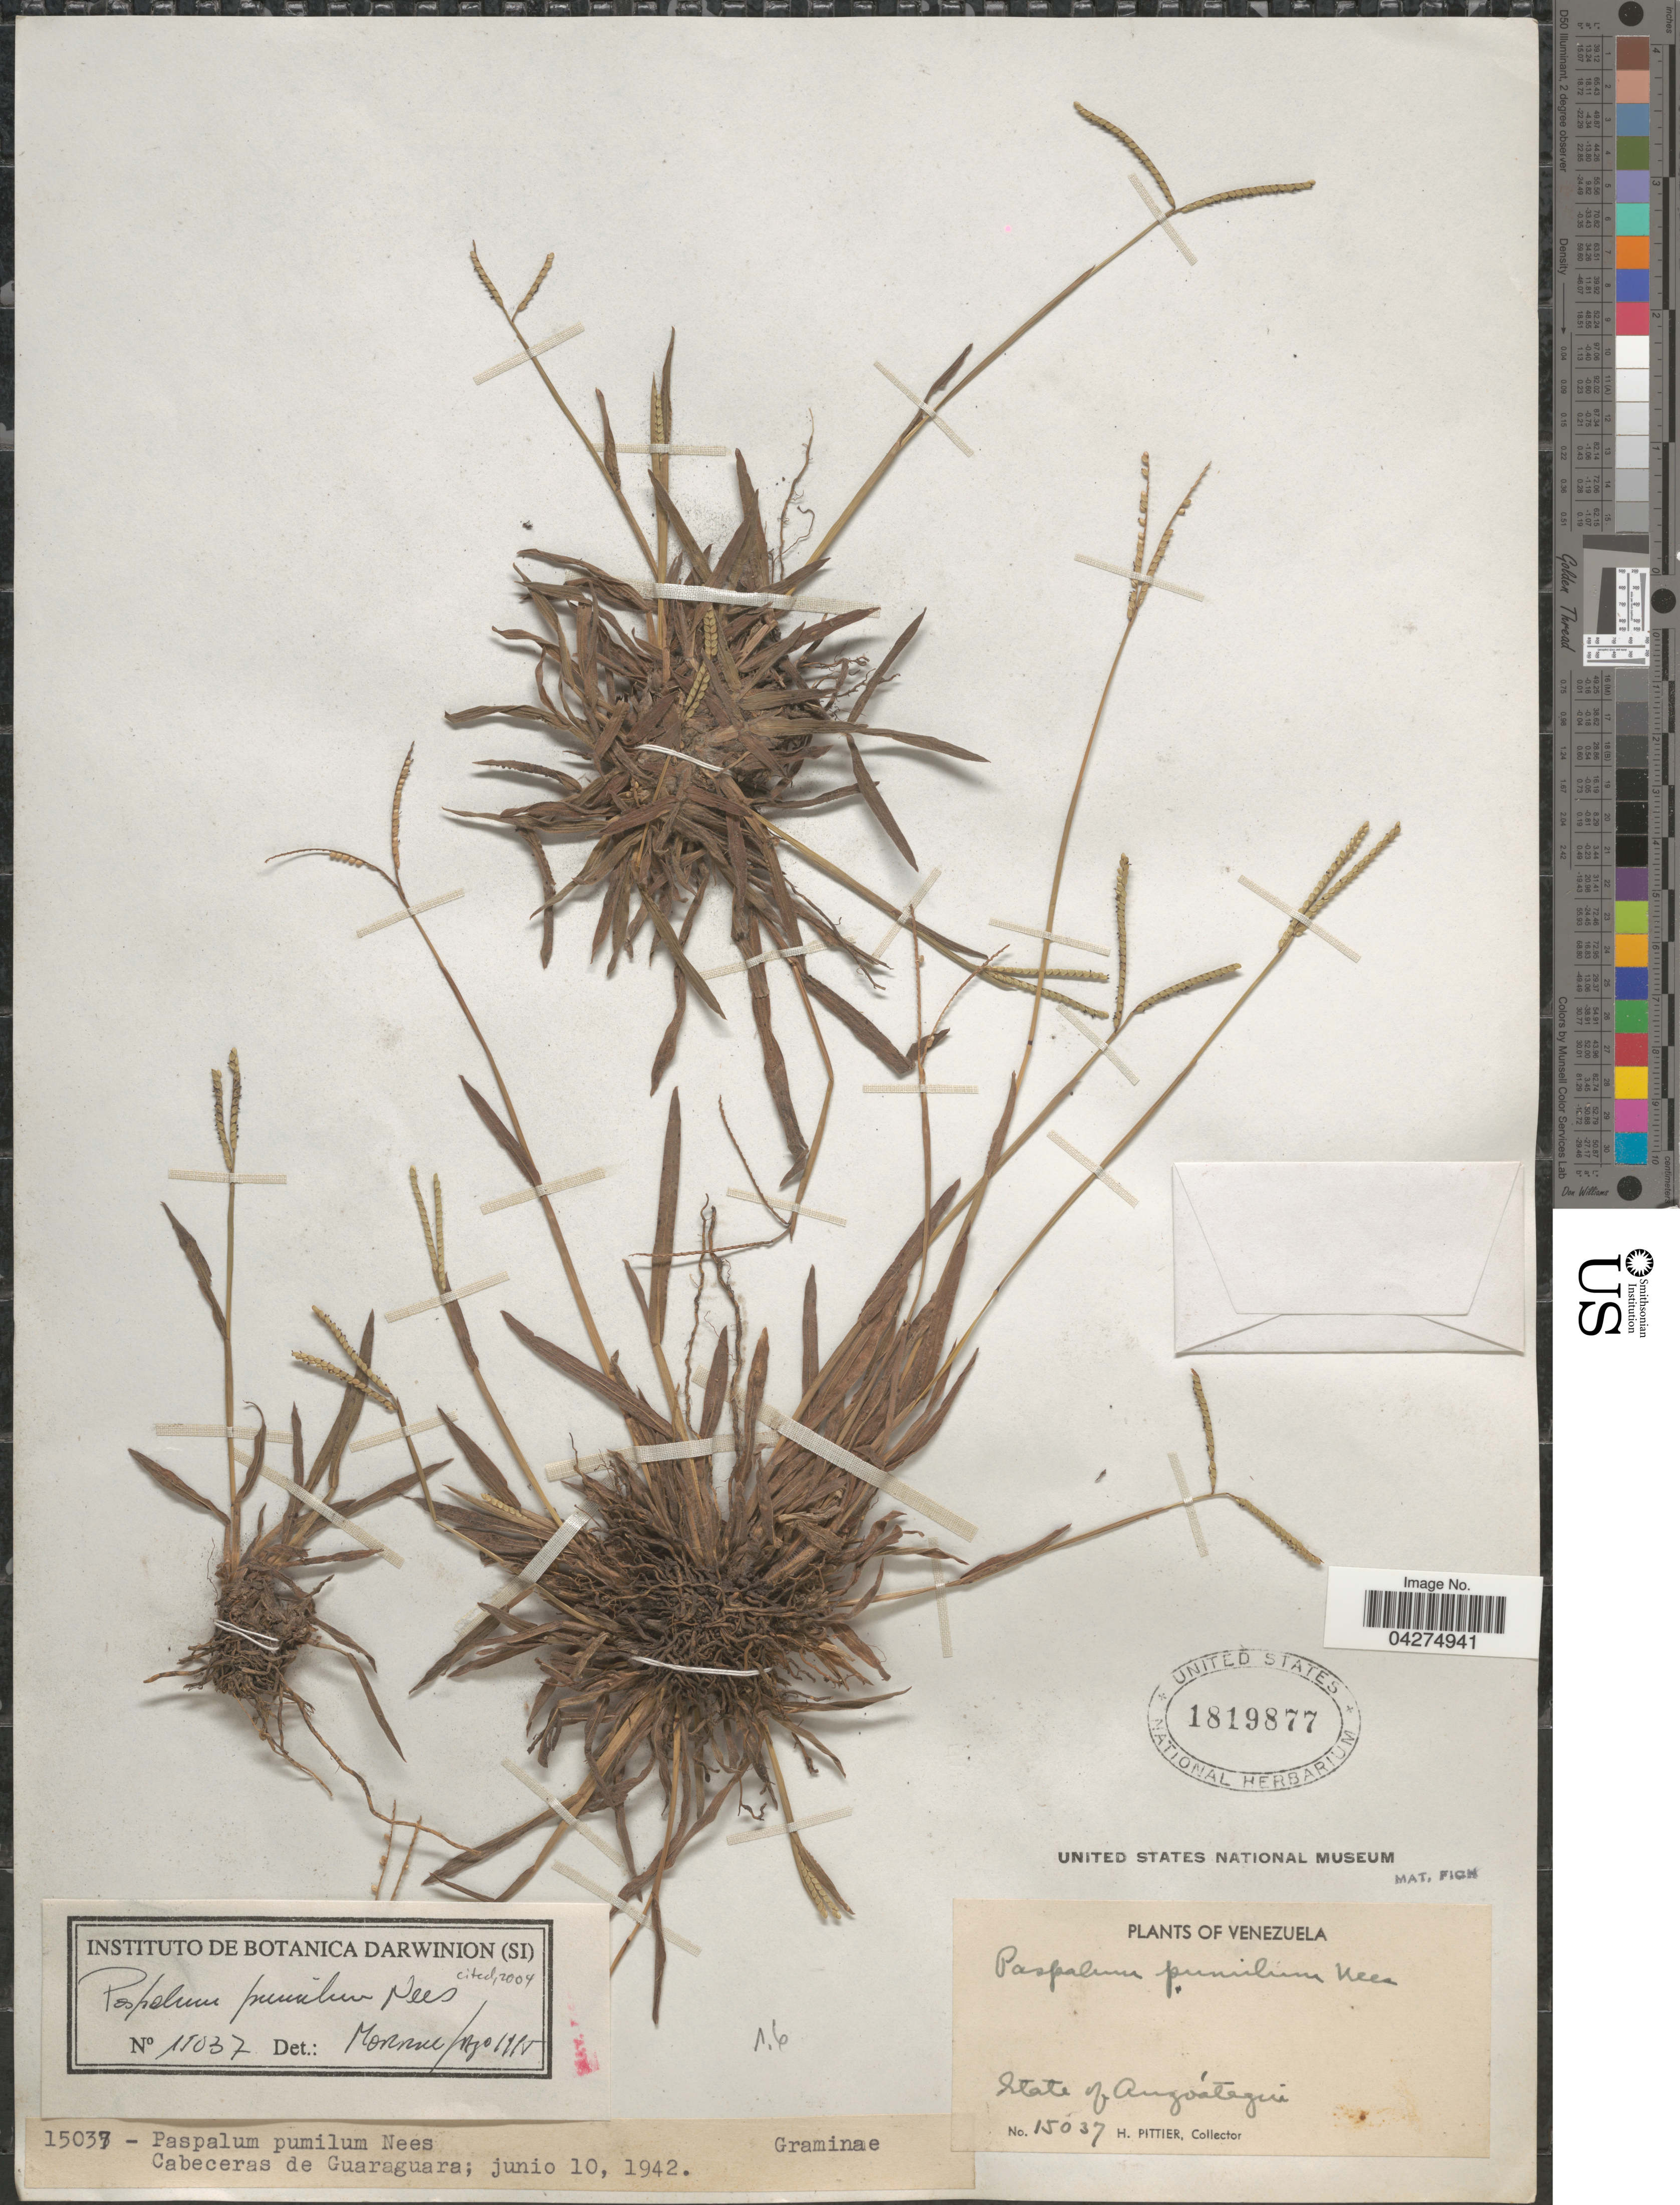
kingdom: Plantae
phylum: Tracheophyta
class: Liliopsida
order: Poales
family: Poaceae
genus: Paspalum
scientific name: Paspalum pumilum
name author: Nees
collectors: H. F. Pittier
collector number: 15037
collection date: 1942-06-10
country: Venezuela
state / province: Anzoategui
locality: Cabeceras de Guaraguara.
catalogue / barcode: US 1819877